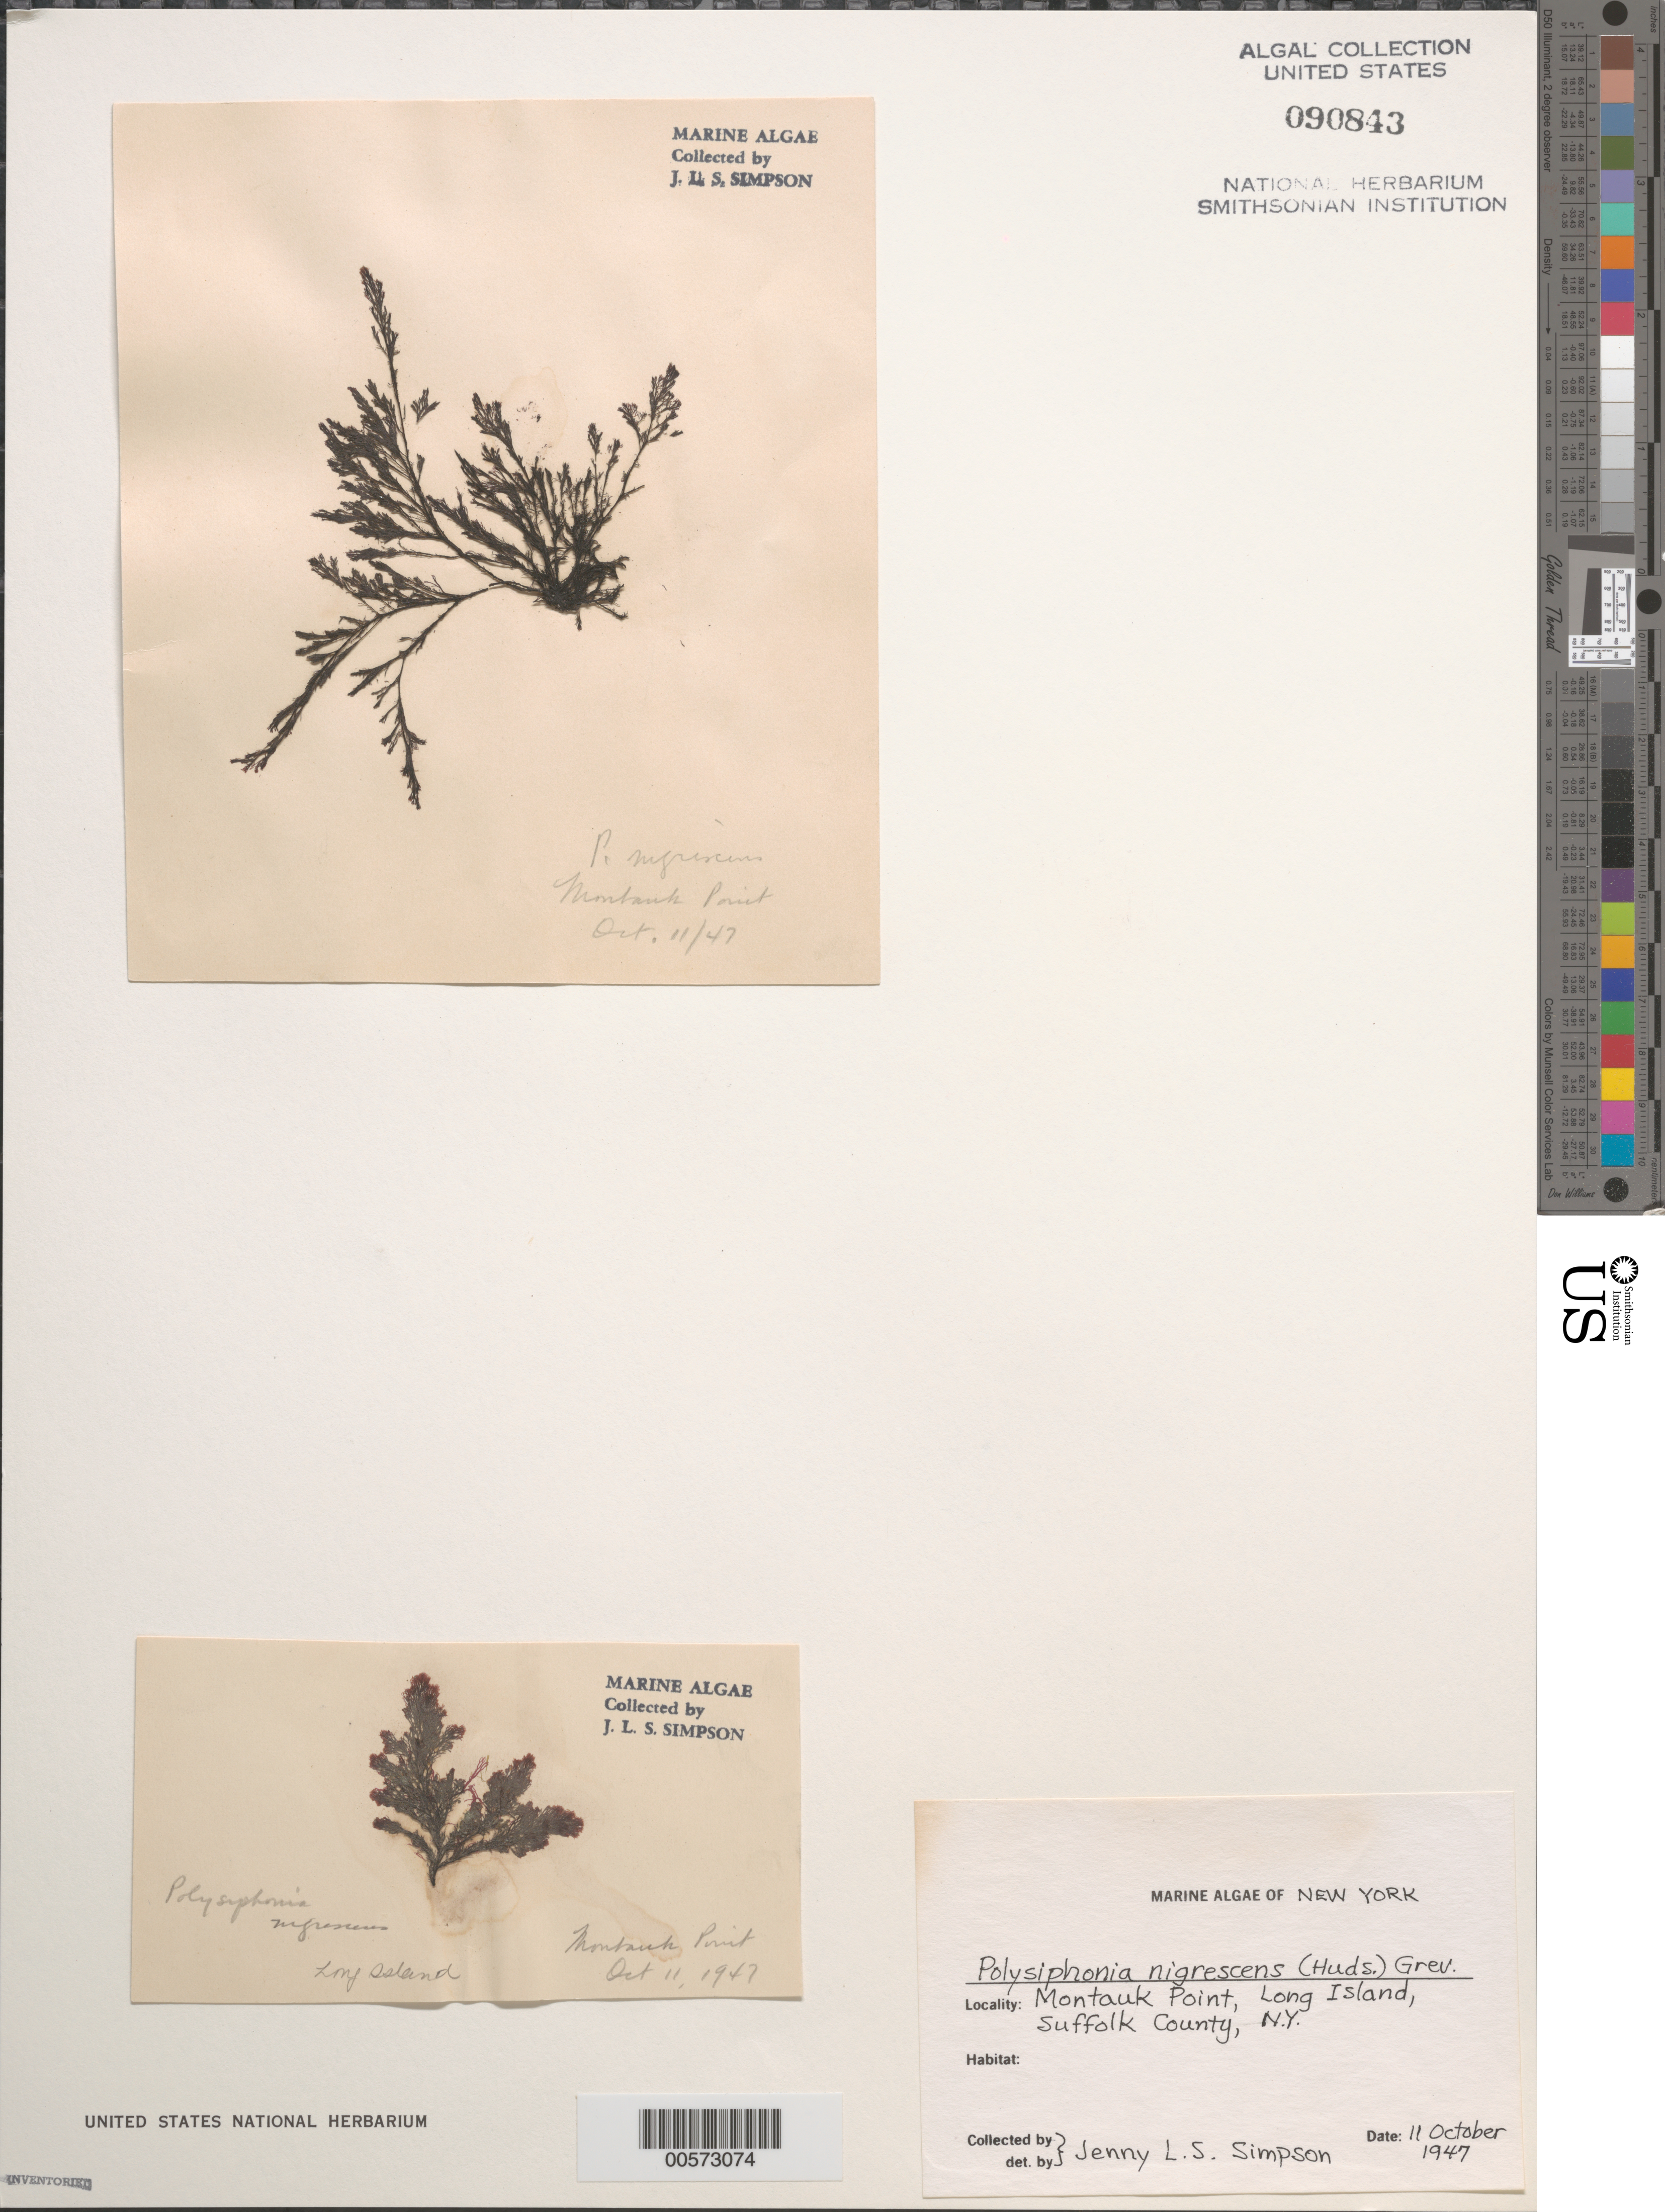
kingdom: Plantae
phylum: Rhodophyta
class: Florideophyceae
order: Ceramiales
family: Rhodomelaceae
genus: Vertebrata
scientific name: Vertebrata fucoides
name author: (Hudson) Kuntze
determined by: Algae name updating Project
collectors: J. Simpson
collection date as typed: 11 Oct 1947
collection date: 1947-10-11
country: United States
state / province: New York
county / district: Suffolk County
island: Long Island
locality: Montauk Point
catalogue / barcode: US 90843